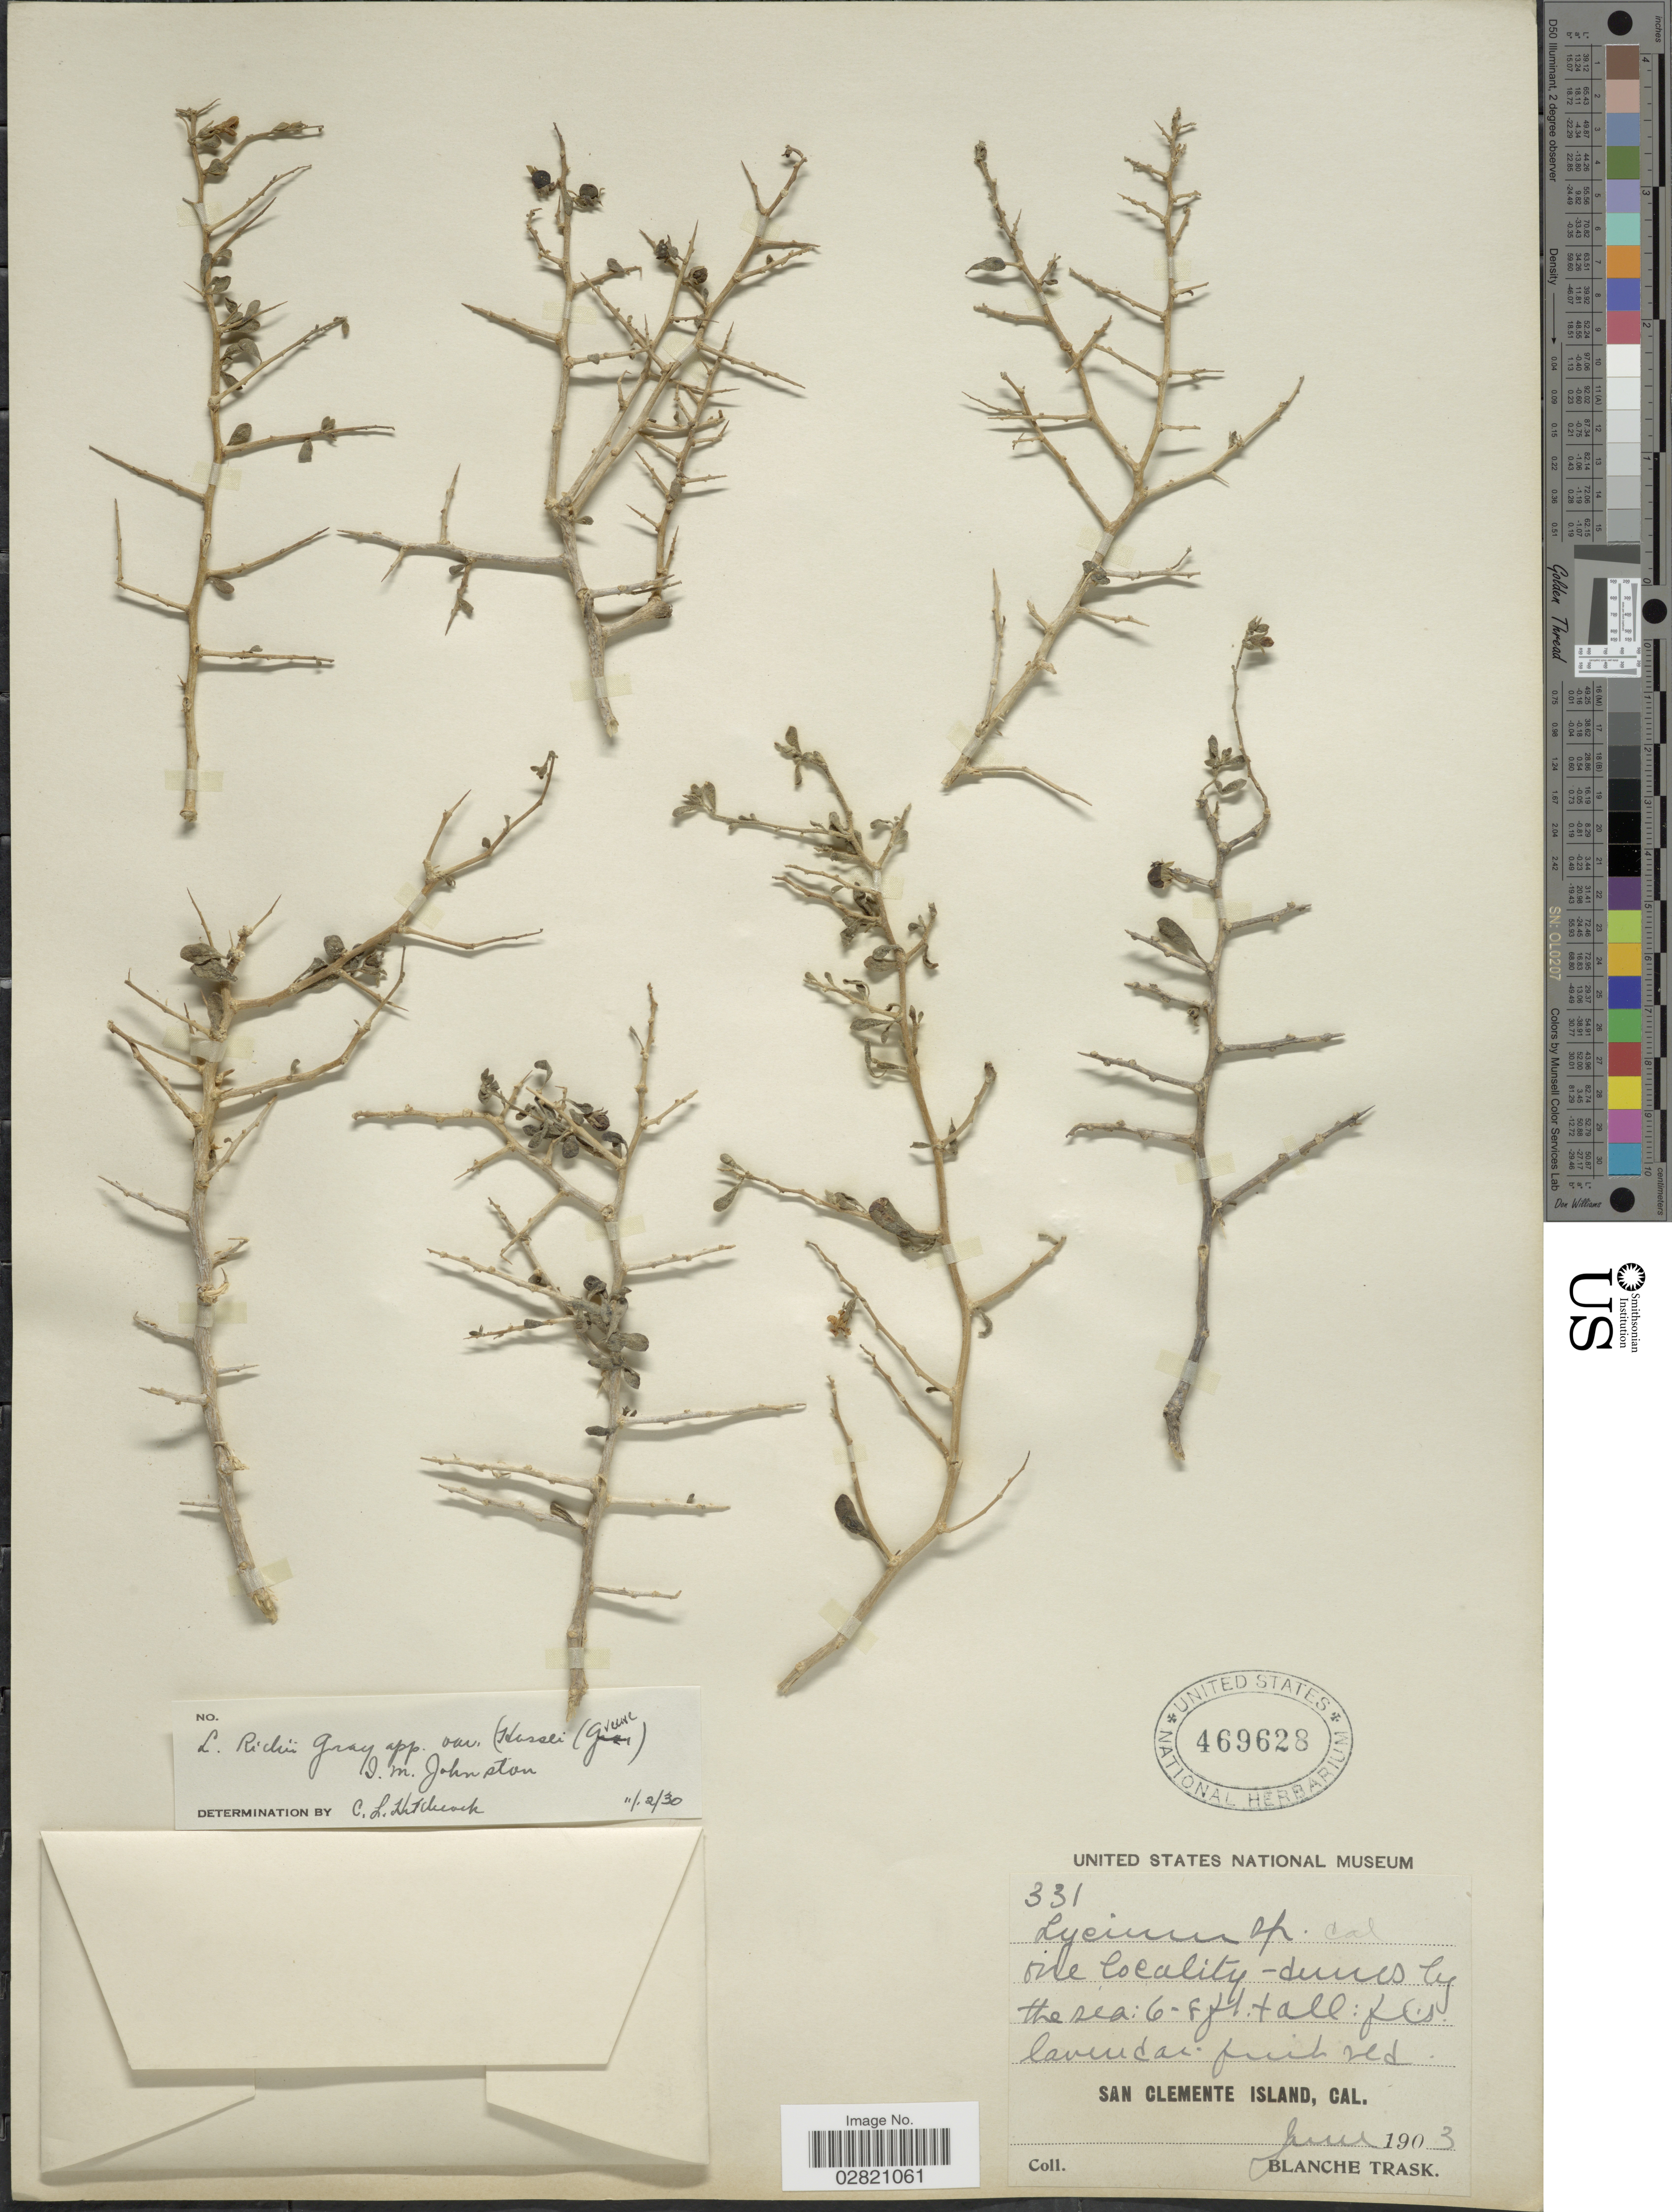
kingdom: Plantae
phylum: Tracheophyta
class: Magnoliopsida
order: Solanales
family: Solanaceae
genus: Lycium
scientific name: Lycium richii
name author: A. Gray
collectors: B. Trask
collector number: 331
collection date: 1903-06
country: United States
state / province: California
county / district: Los Angeles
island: San Clemente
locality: San Clemente Island, Cal.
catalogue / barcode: US 469628